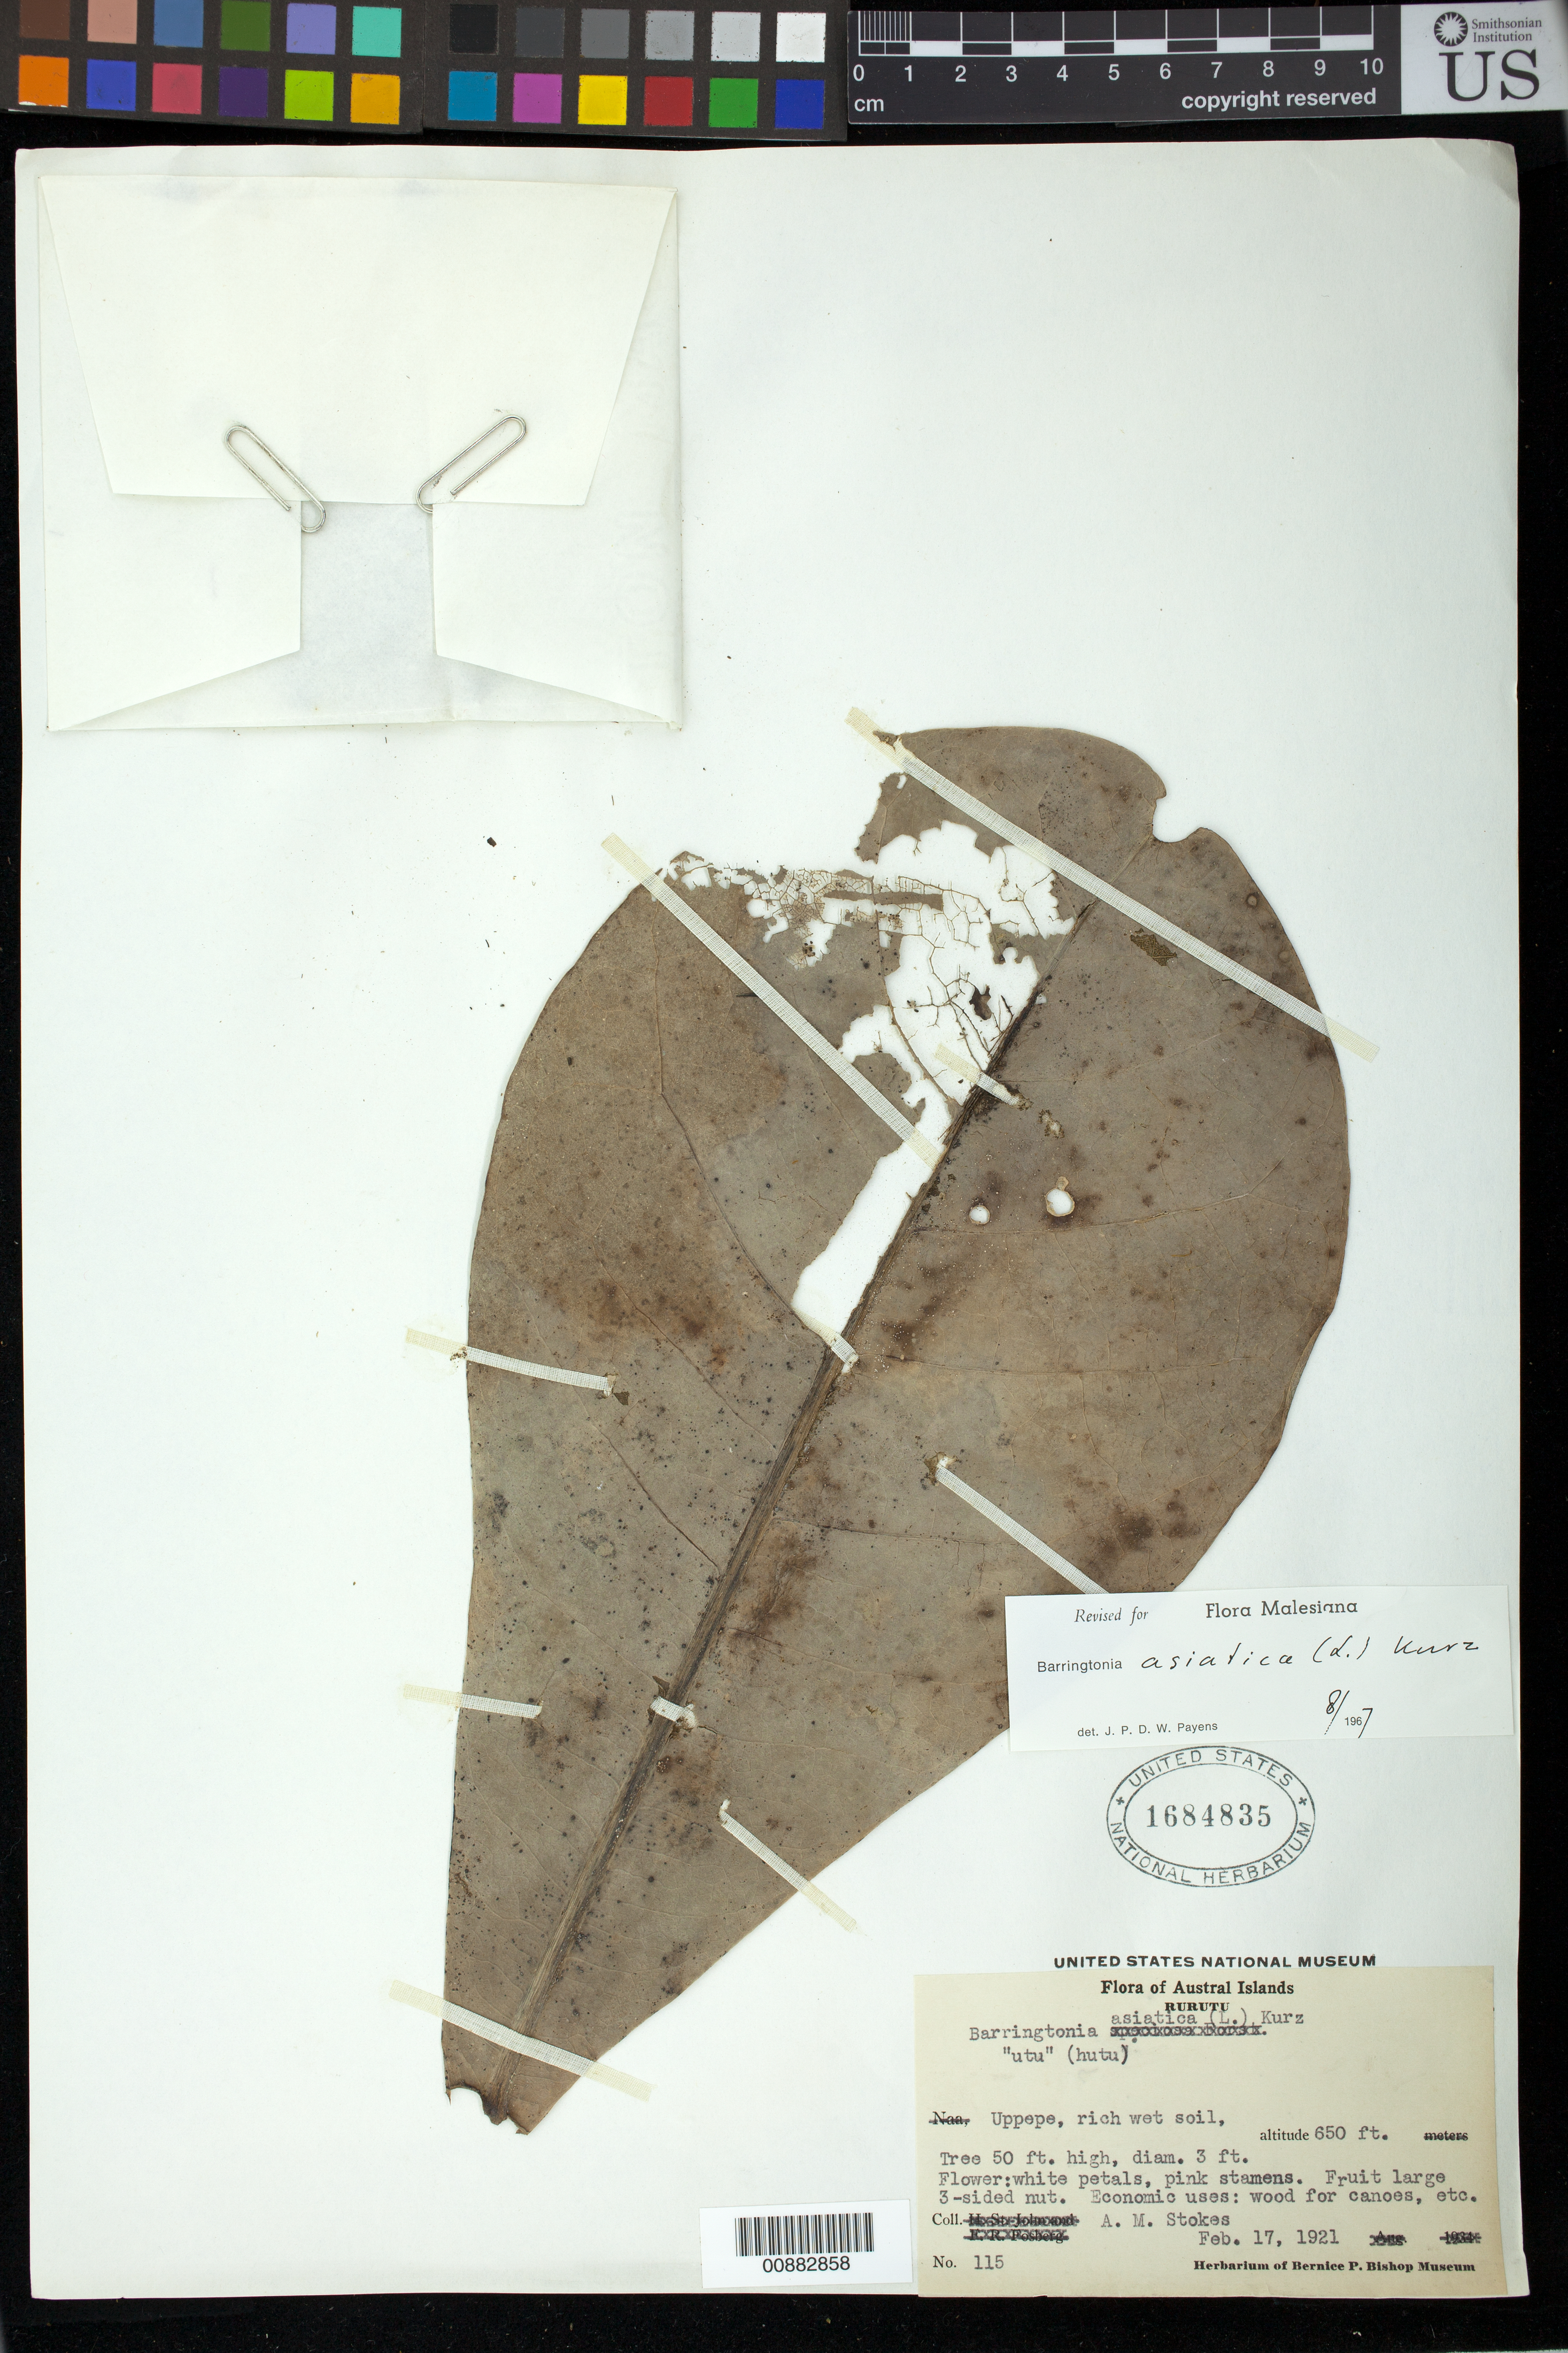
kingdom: Plantae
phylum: Tracheophyta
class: Magnoliopsida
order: Ericales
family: Lecythidaceae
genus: Barringtonia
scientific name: Barringtonia asiatica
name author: (L.) Kurz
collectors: A. M. Stokes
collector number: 115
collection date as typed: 17 Feb 1921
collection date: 1921-02-17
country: French Polynesia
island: Rurutu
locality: Austral Islands, Rurutu, Upopepe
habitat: Uppepe, rich wet soil.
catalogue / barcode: US 1684835